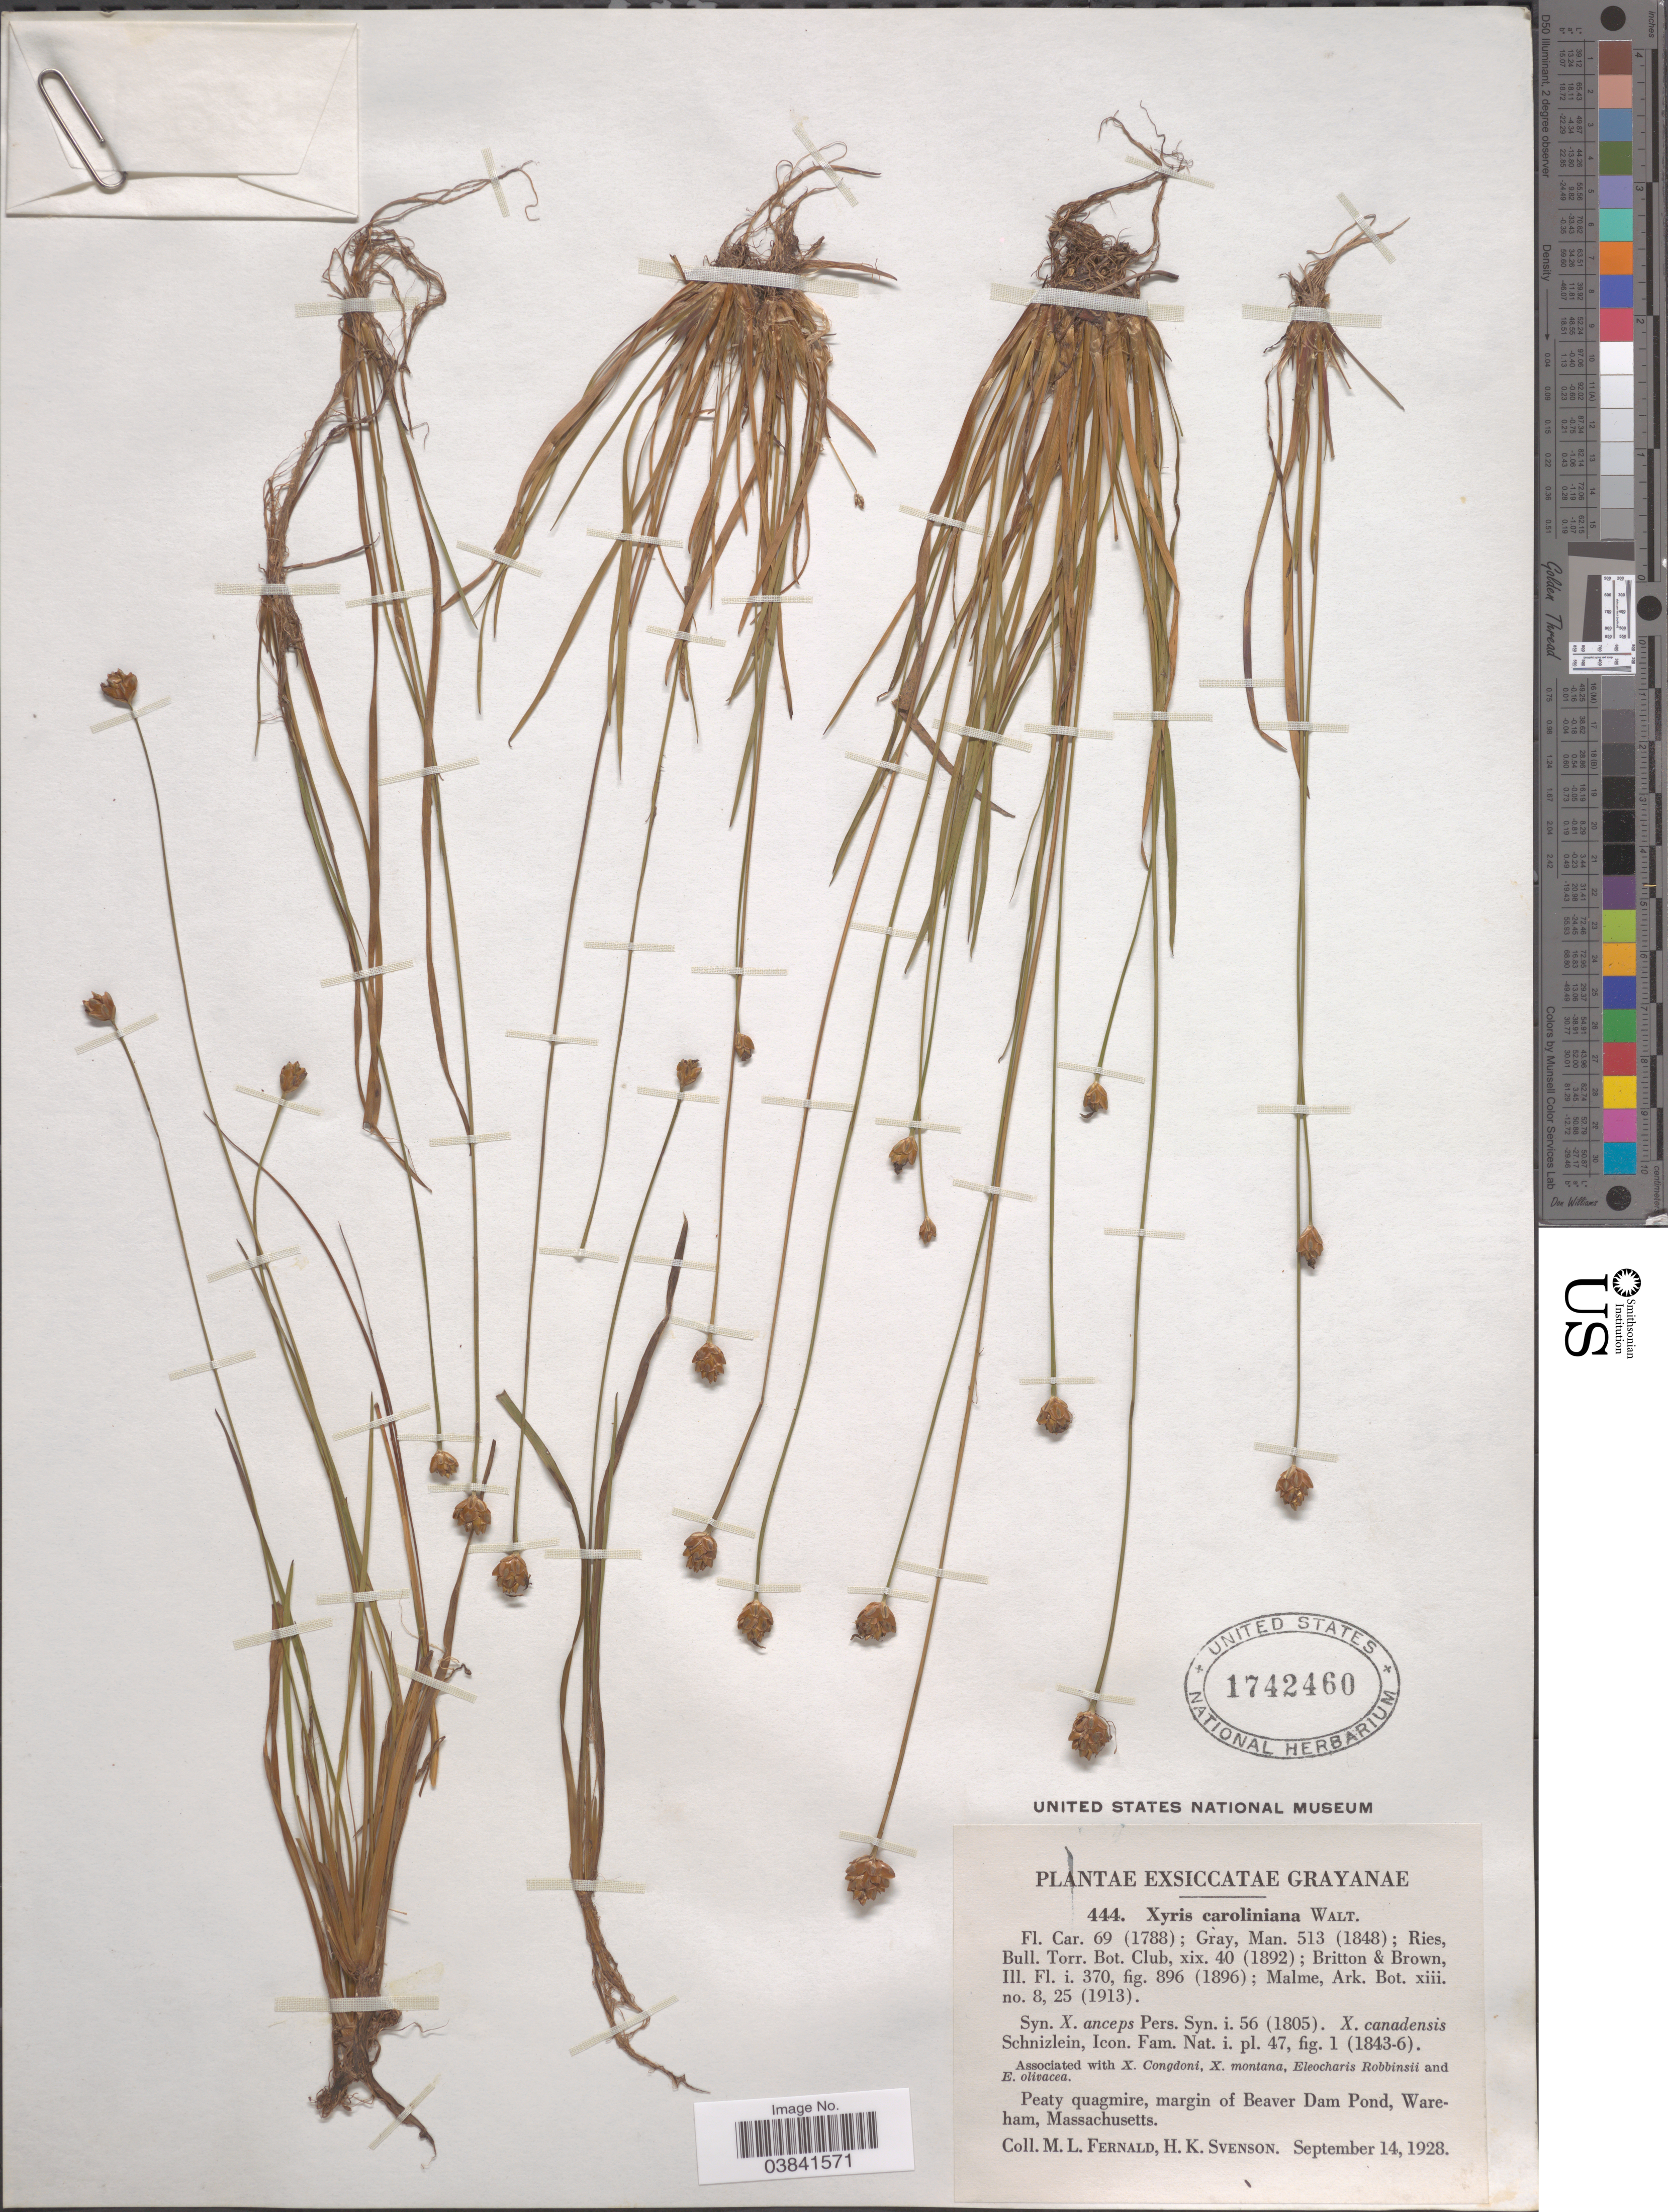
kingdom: Plantae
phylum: Tracheophyta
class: Liliopsida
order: Poales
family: Xyridaceae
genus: Xyris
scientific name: Xyris difformis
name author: Chapm.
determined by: Strong, Mark T., (BOT), Smithsonian Institution - National Museum of Natural History (UNITED STATES)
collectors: M. L. Fernald & H. K. Svenson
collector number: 444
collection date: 1928-09-14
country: United States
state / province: Massachusetts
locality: Peaty quagmire, margin of Beaver Dam Pond, Wareham.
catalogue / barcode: US 1742460